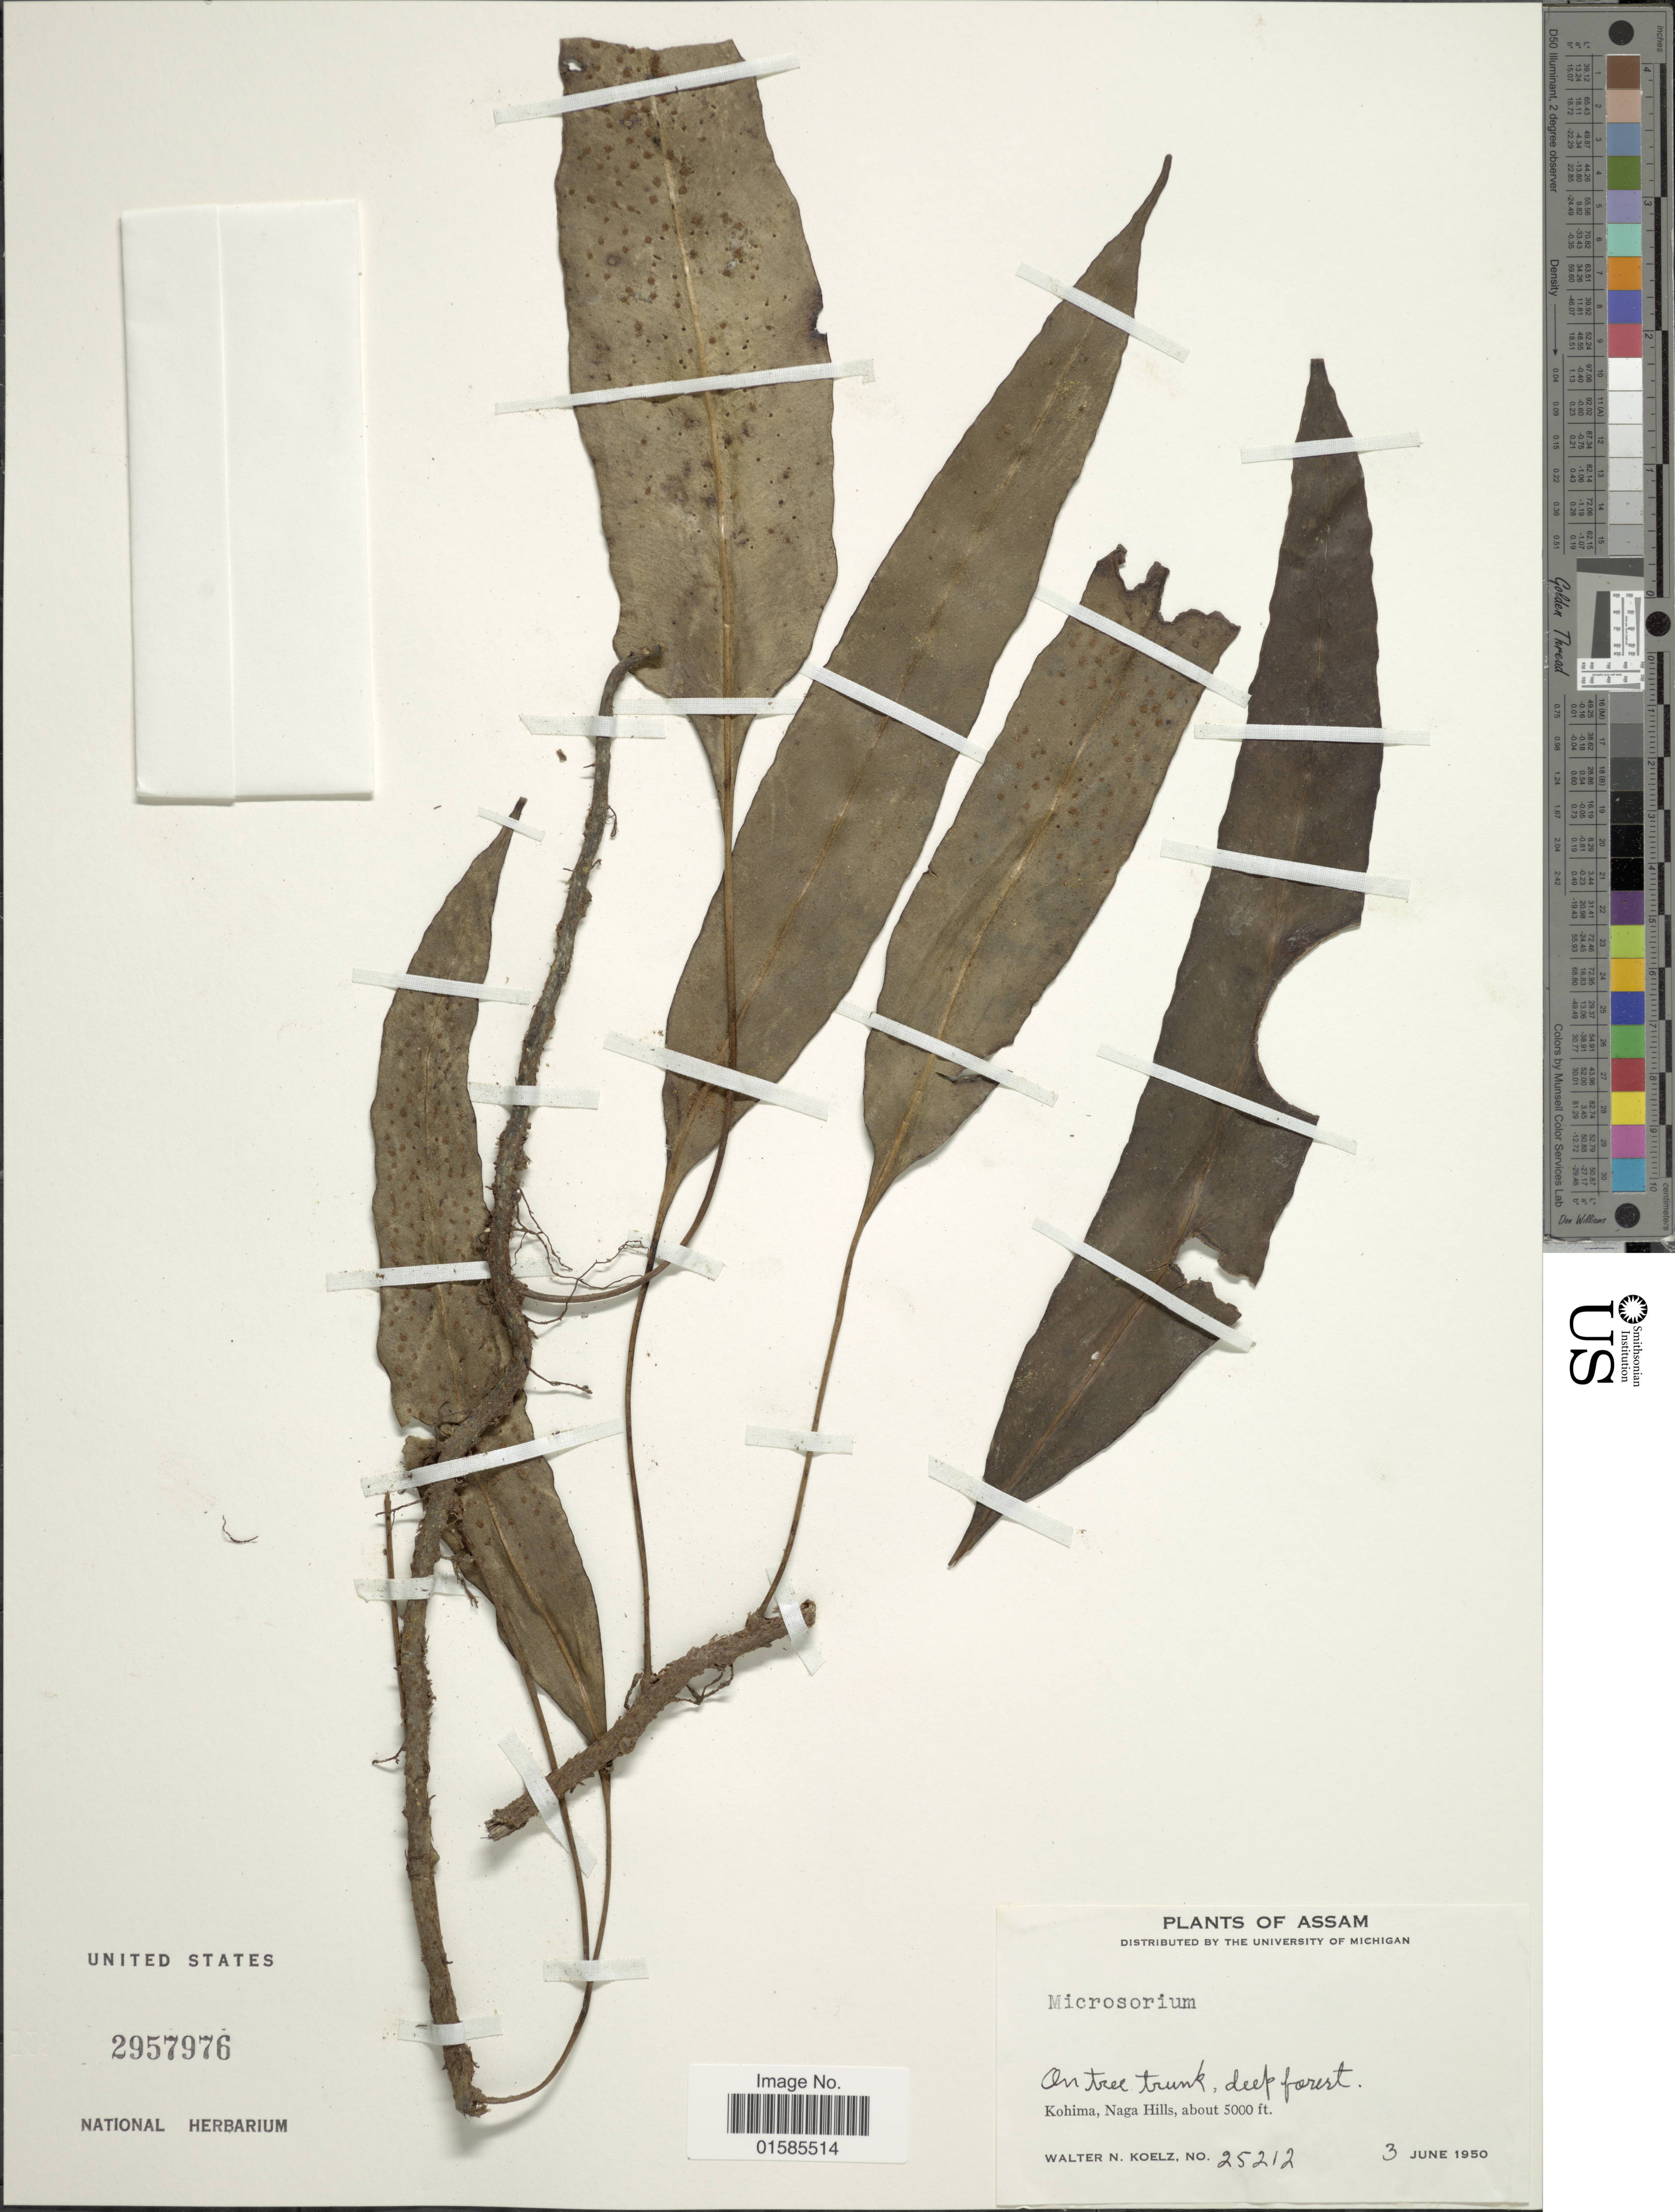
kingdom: Plantae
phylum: Tracheophyta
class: Polypodiopsida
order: Polypodiales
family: Polypodiaceae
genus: Leptochilus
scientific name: Leptochilus sp.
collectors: W. N. Koelz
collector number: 25212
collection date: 1950-06-03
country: India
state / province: Nagaland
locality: Assam, India, Kohima, Naga Hills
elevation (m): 1524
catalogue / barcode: US 2957976